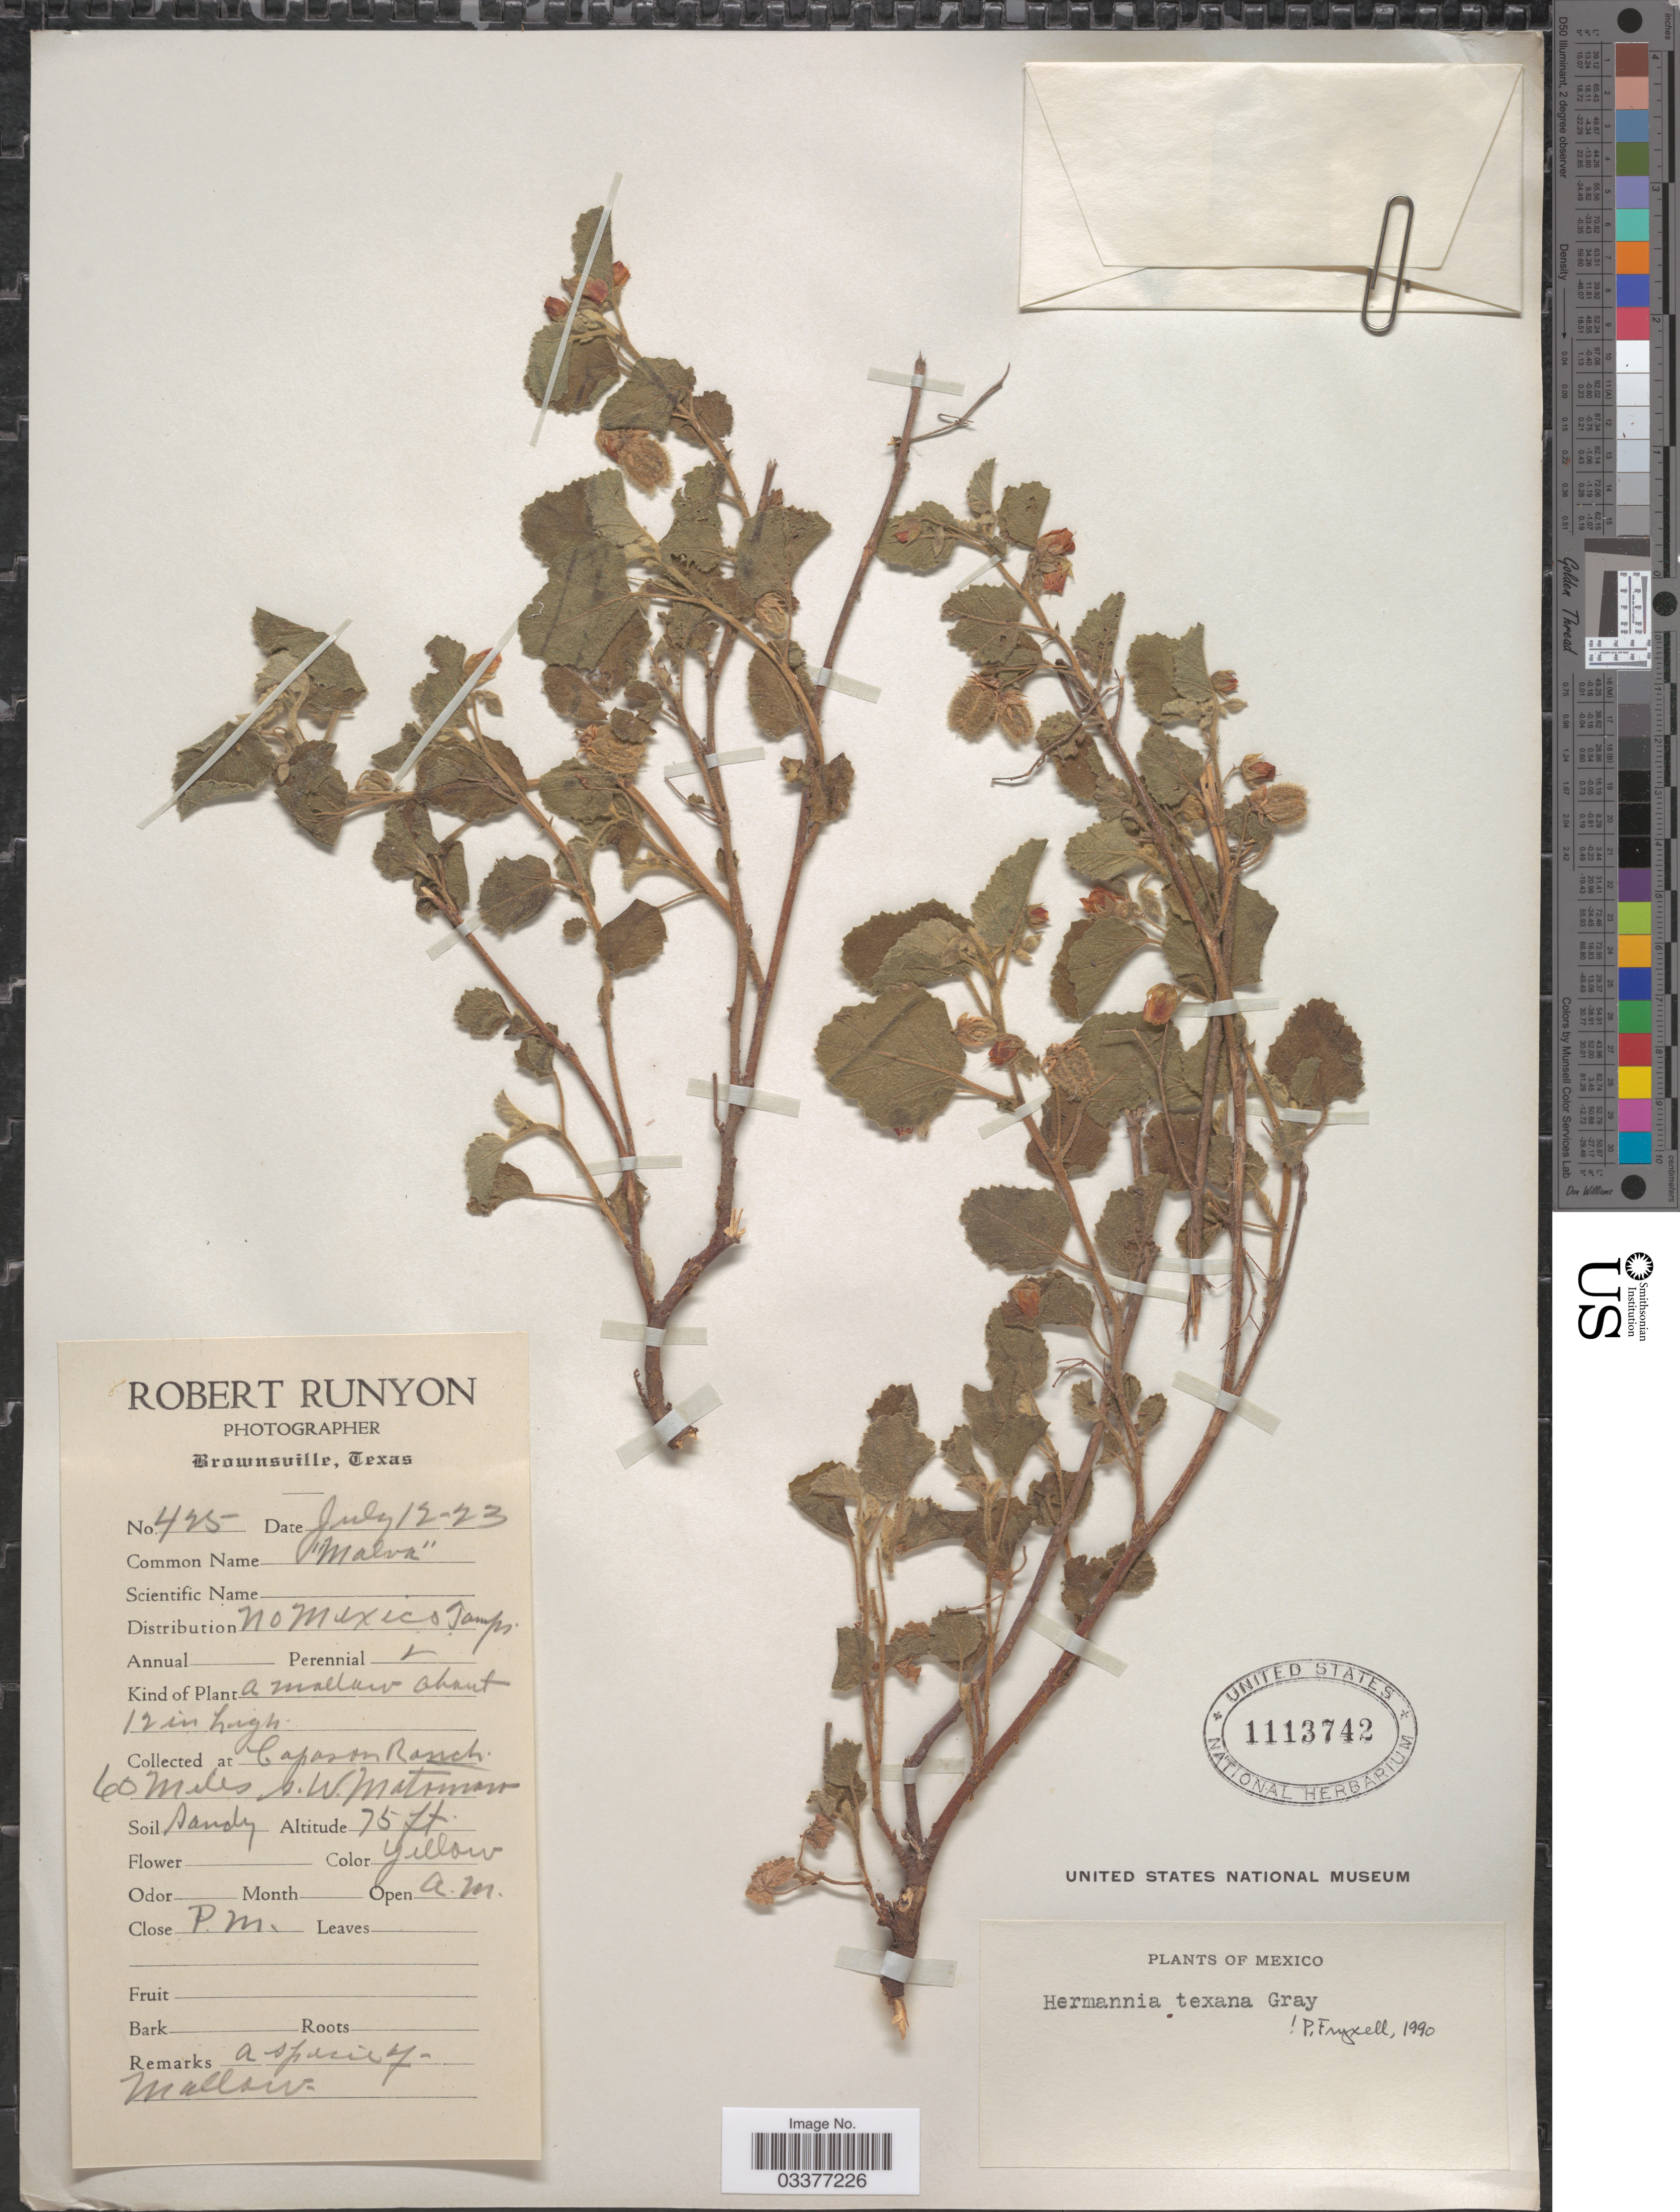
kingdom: Plantae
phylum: Tracheophyta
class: Magnoliopsida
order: Malvales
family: Malvaceae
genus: Hermannia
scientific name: Hermannia texana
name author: A. Gray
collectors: R. Runyon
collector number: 425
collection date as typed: Transcribed d/m/y: 12/7/23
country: Mexico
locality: Capason Ranch, 60 miles S.W. Matamaros.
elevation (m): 23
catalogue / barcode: US 1113742